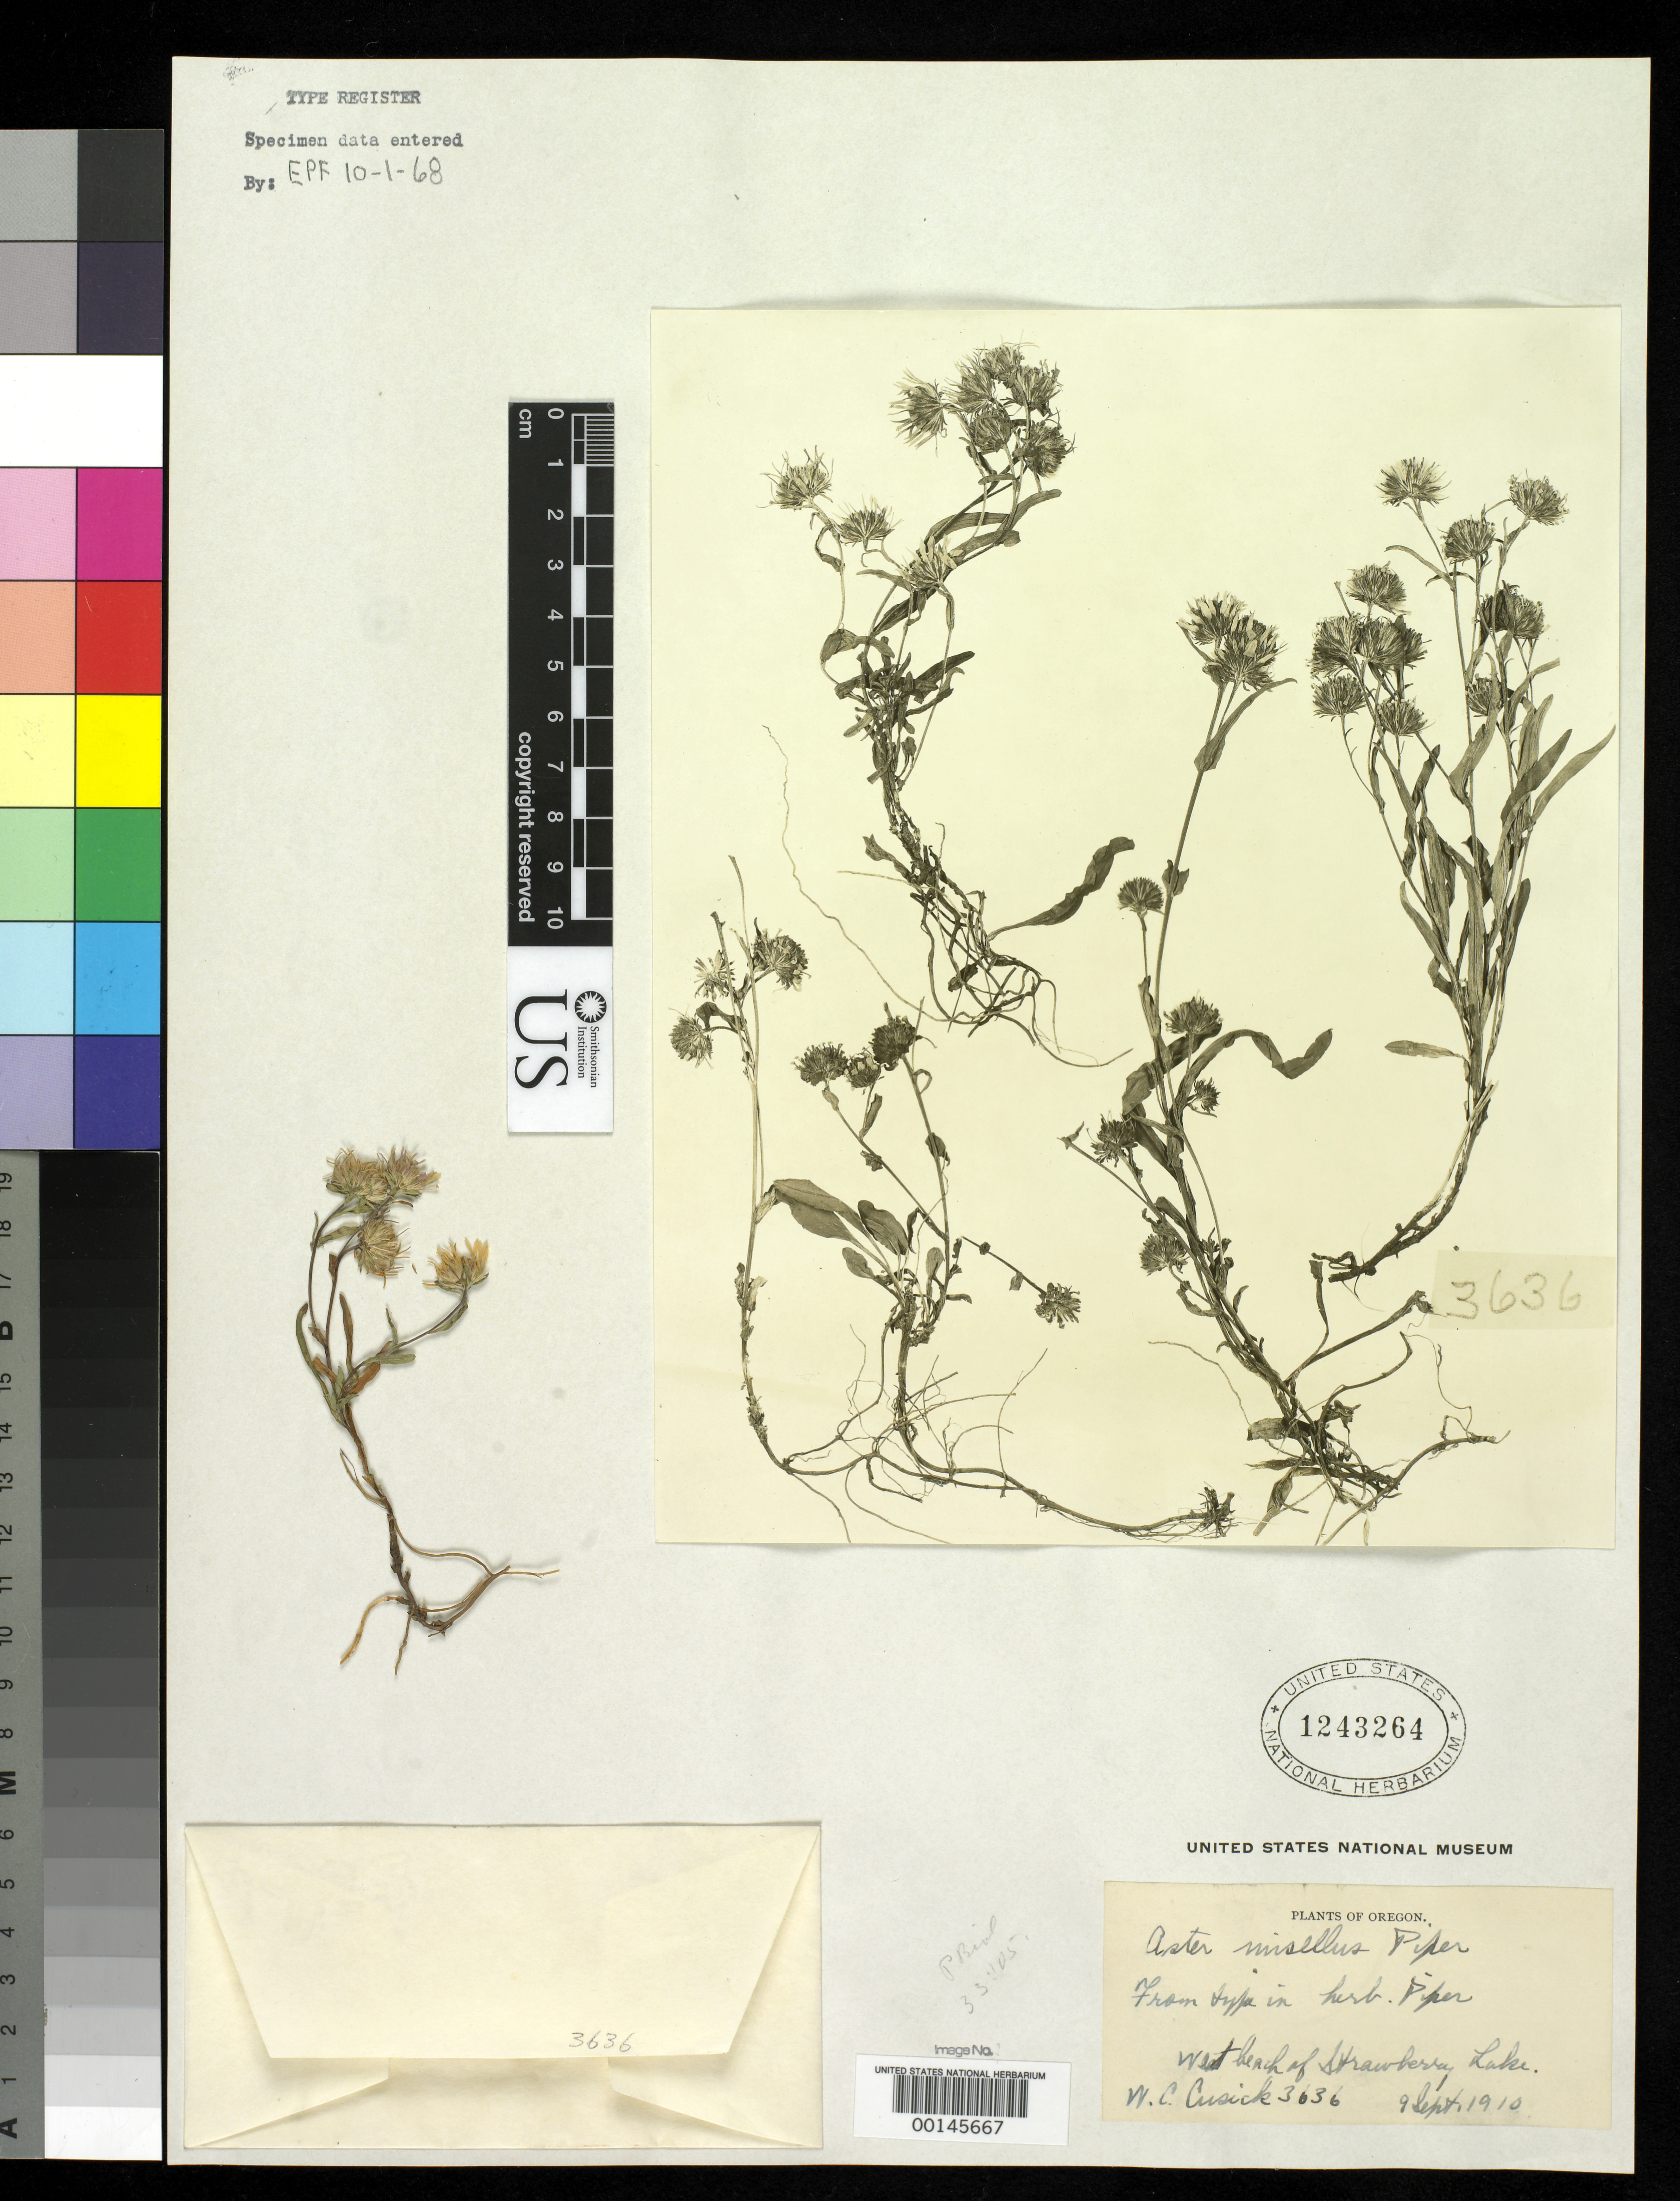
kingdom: Plantae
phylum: Tracheophyta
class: Magnoliopsida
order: Asterales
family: Asteraceae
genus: Aster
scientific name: Aster misellus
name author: Piper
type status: Isotype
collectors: W. C. Cusick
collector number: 3636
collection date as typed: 09 Sep 1910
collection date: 1910-09-09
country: United States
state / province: Oregon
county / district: Grant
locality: Strawberry Lake, Strawberry Mountains.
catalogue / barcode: US 1243264